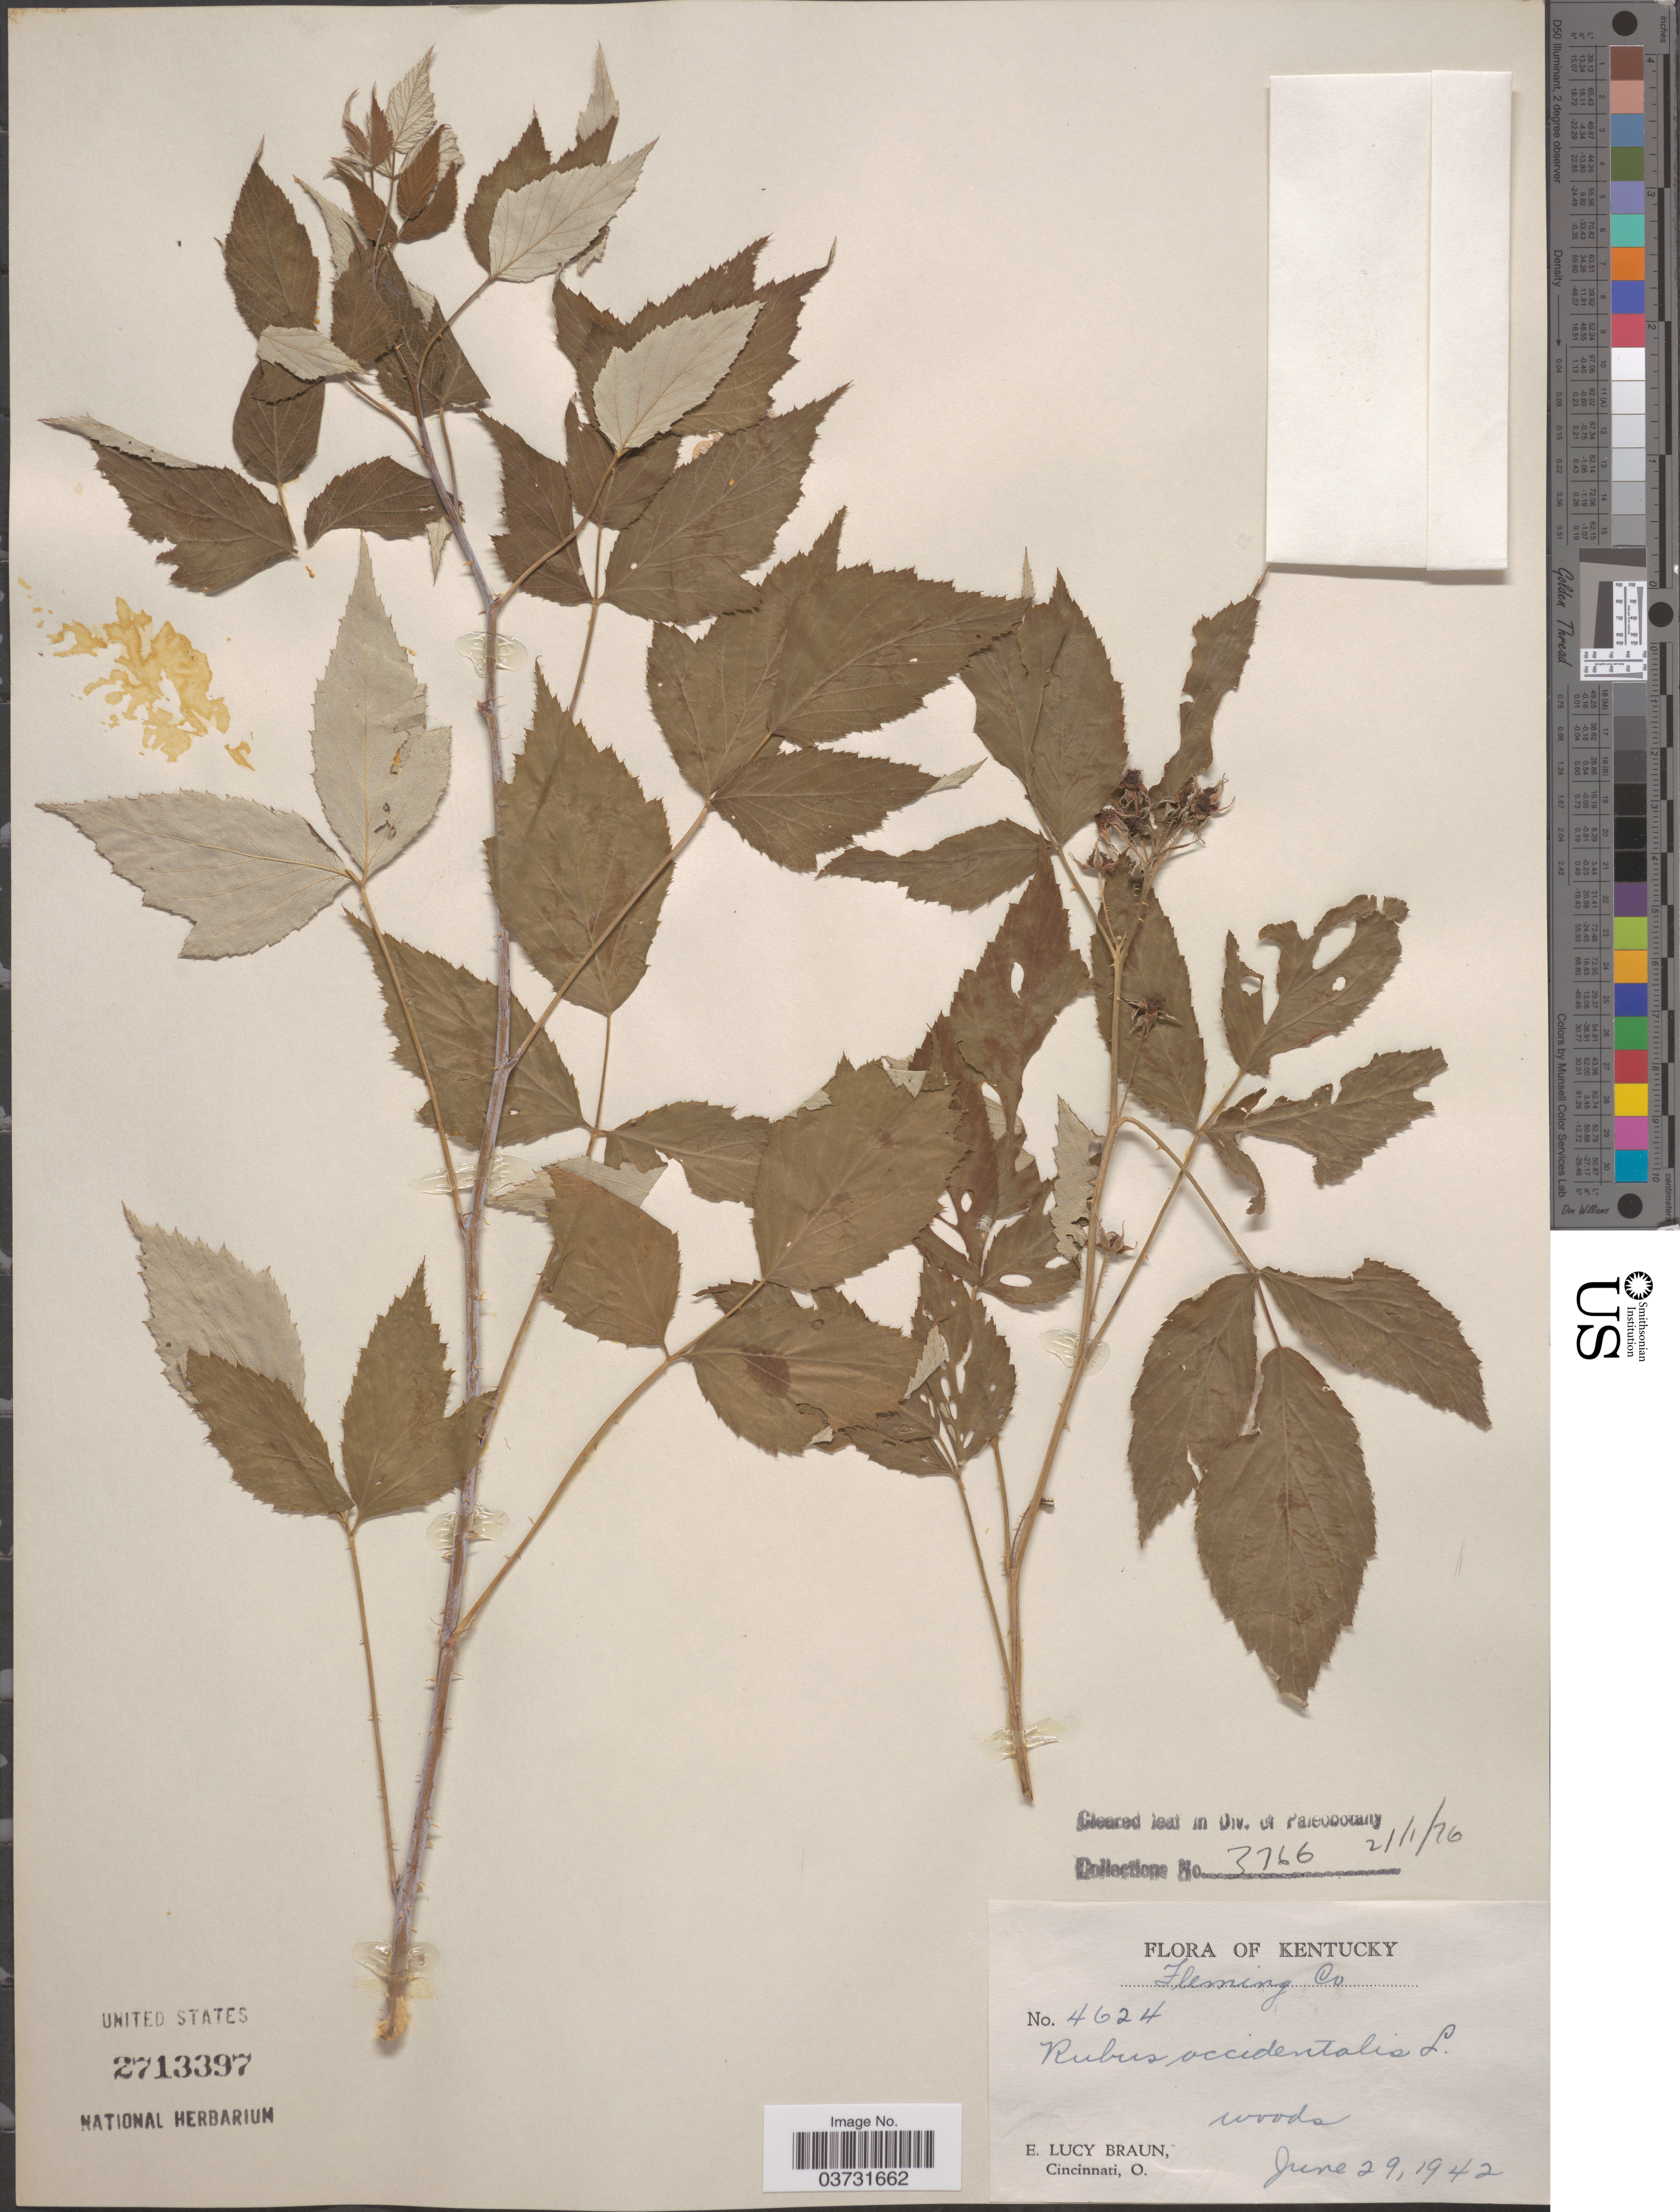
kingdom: Plantae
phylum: Tracheophyta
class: Magnoliopsida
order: Rosales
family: Rosaceae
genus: Rubus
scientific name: Rubus occidentalis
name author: L.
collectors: E. L. Braun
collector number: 4624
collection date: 1942-06-29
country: United States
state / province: Kentucky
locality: Fleming Co.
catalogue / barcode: US 2713397